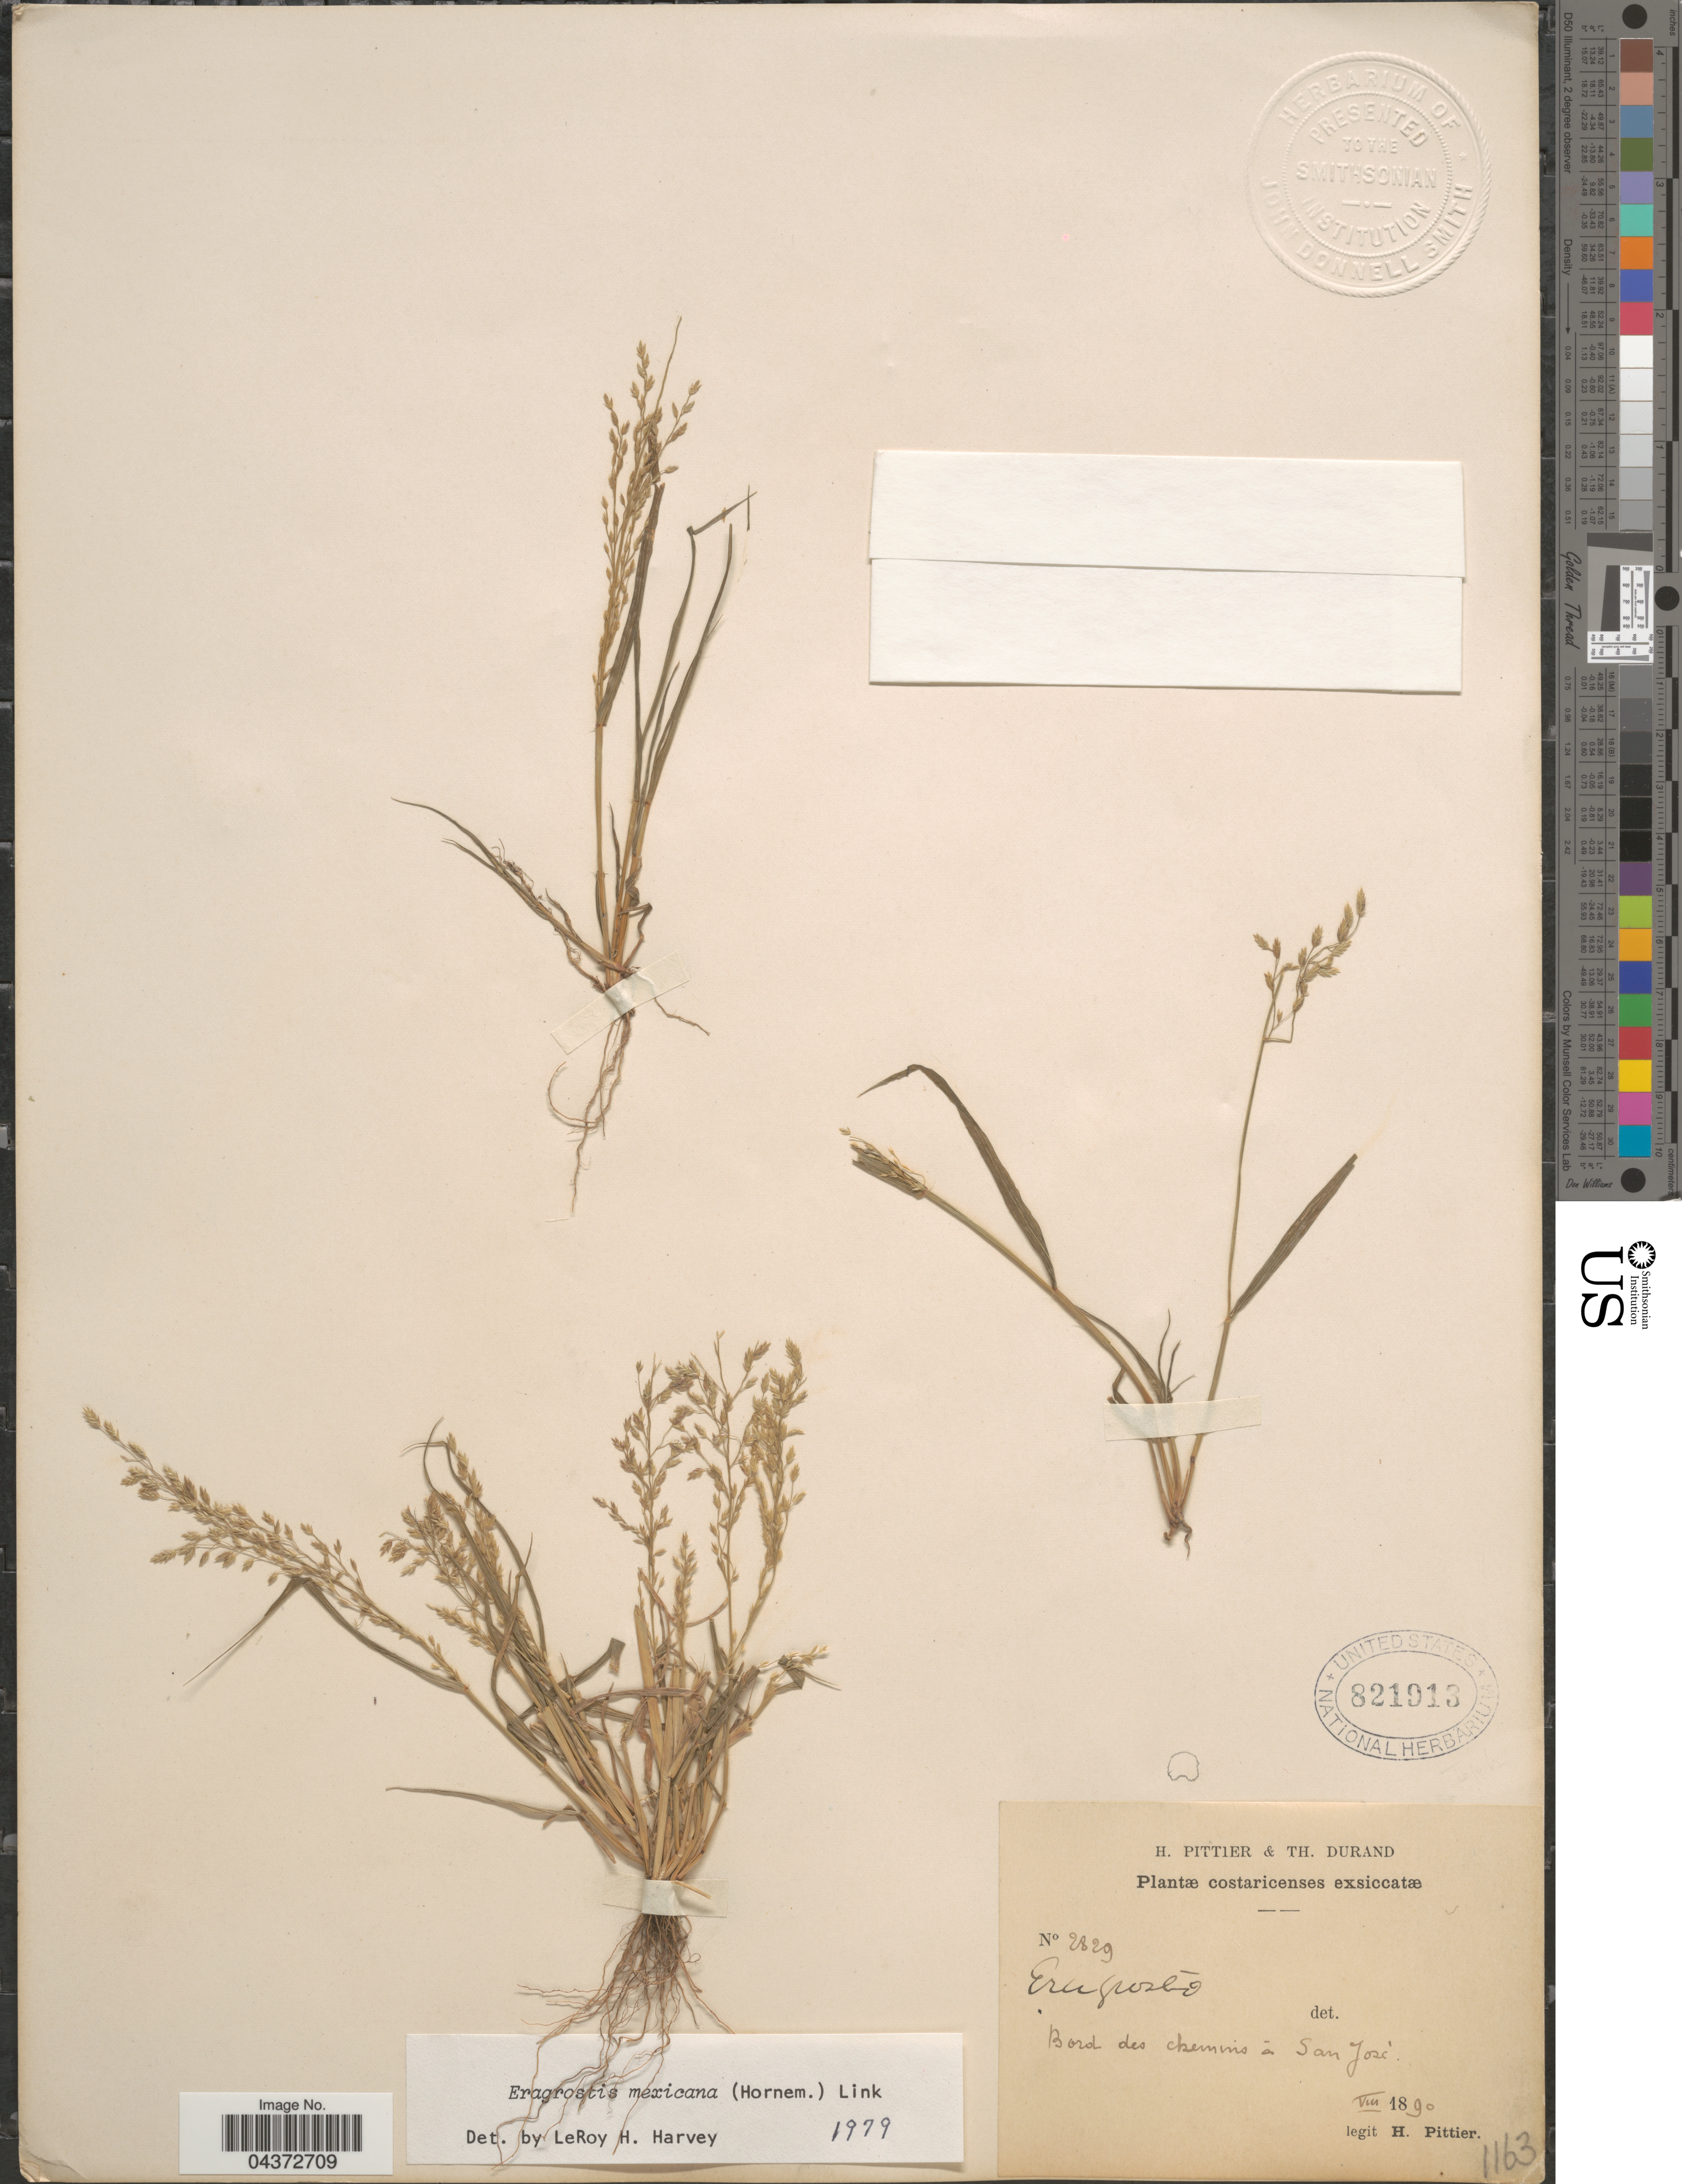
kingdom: Plantae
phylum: Tracheophyta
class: Liliopsida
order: Poales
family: Poaceae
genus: Eragrostis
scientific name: Eragrostis mexicana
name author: (Hornem.) Link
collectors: H. F. Pittier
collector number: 2829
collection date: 1890-08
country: Costa Rica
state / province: San José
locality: Bord des chemins à San José.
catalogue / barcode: US 821913